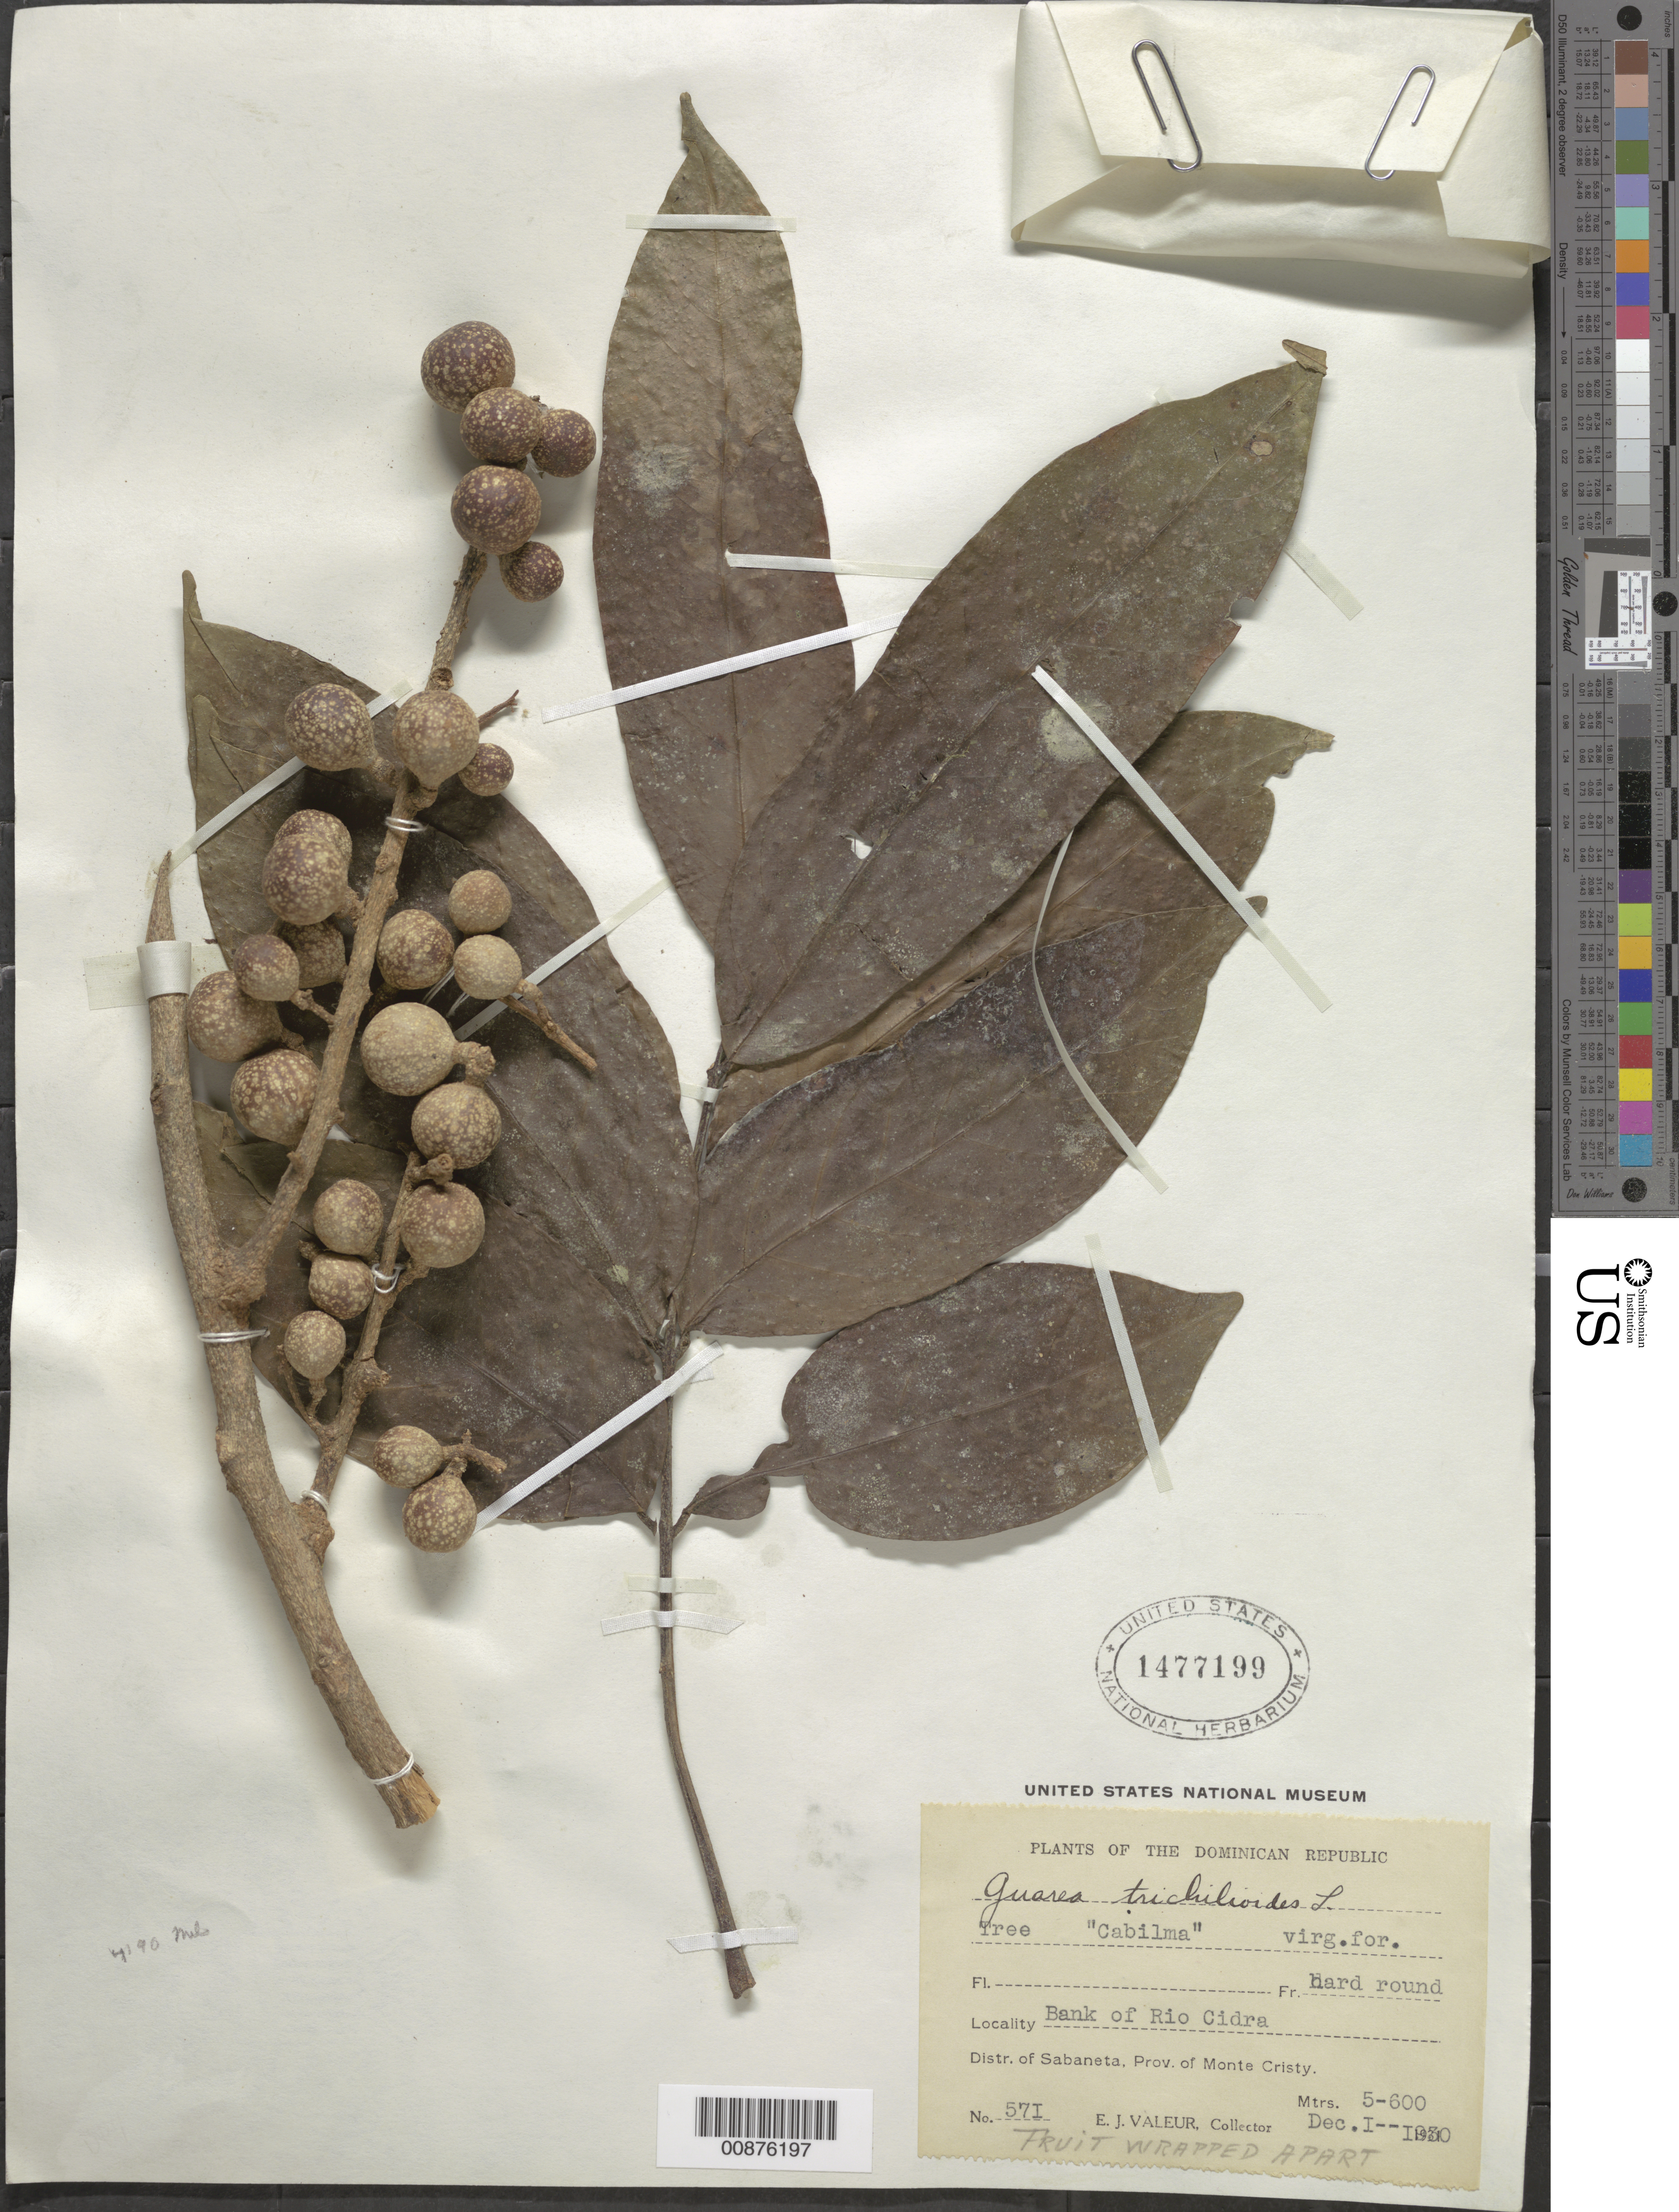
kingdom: Plantae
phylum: Tracheophyta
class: Magnoliopsida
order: Sapindales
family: Meliaceae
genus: Guarea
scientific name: Guarea guidonia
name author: (L.) Sleumer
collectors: E. Valeur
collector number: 571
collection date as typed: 01 Dec 1930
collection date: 1930-12-01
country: Dominican Republic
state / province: Monte Cristi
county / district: Sabaneta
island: Hispaniola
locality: Bank of Rio Cidra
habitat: River bank in virgin forest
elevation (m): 500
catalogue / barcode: US 1477199